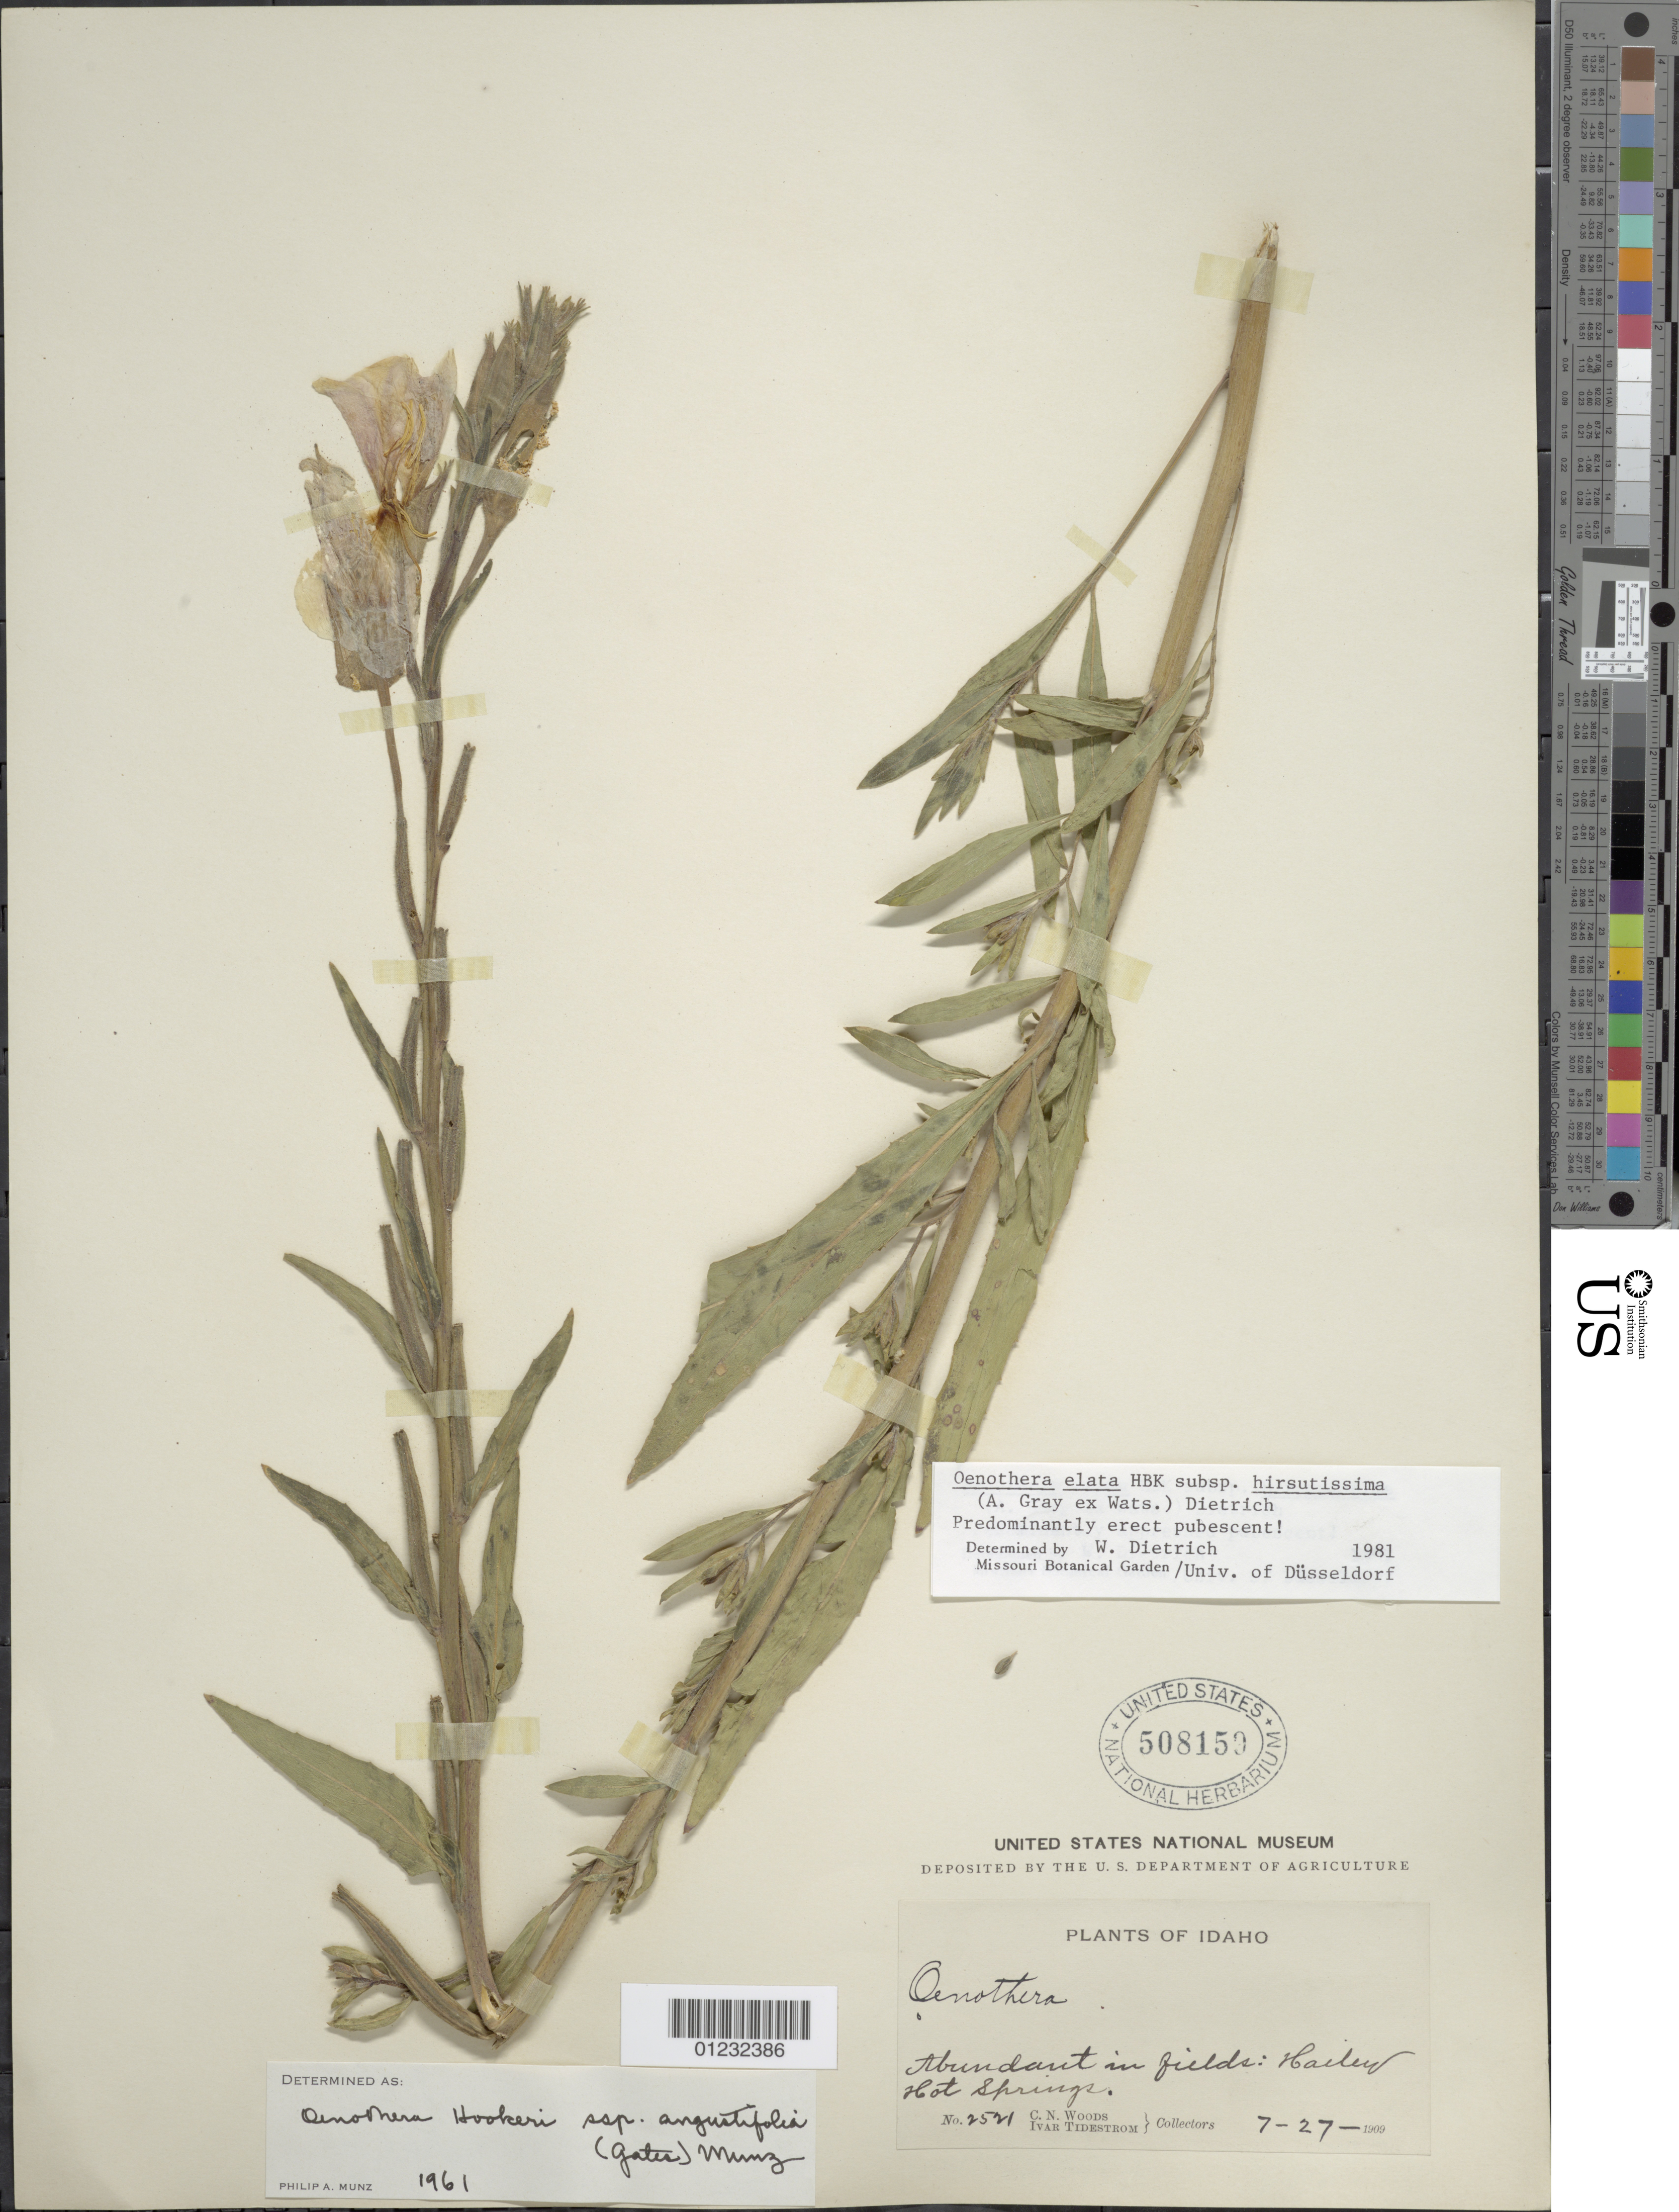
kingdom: Plantae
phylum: Tracheophyta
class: Magnoliopsida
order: Myrtales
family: Onagraceae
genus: Oenothera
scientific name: Oenothera elata subsp. hirsutissima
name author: (A. Gray ex S. Watson) W. Dietr.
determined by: Dietrich, W.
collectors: C. Woods & I. F. Tidestrom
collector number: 14540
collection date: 1909-07-27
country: United States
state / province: Idaho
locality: Harley, Hot Springs.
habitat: Abundant in fields.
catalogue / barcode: US 508159